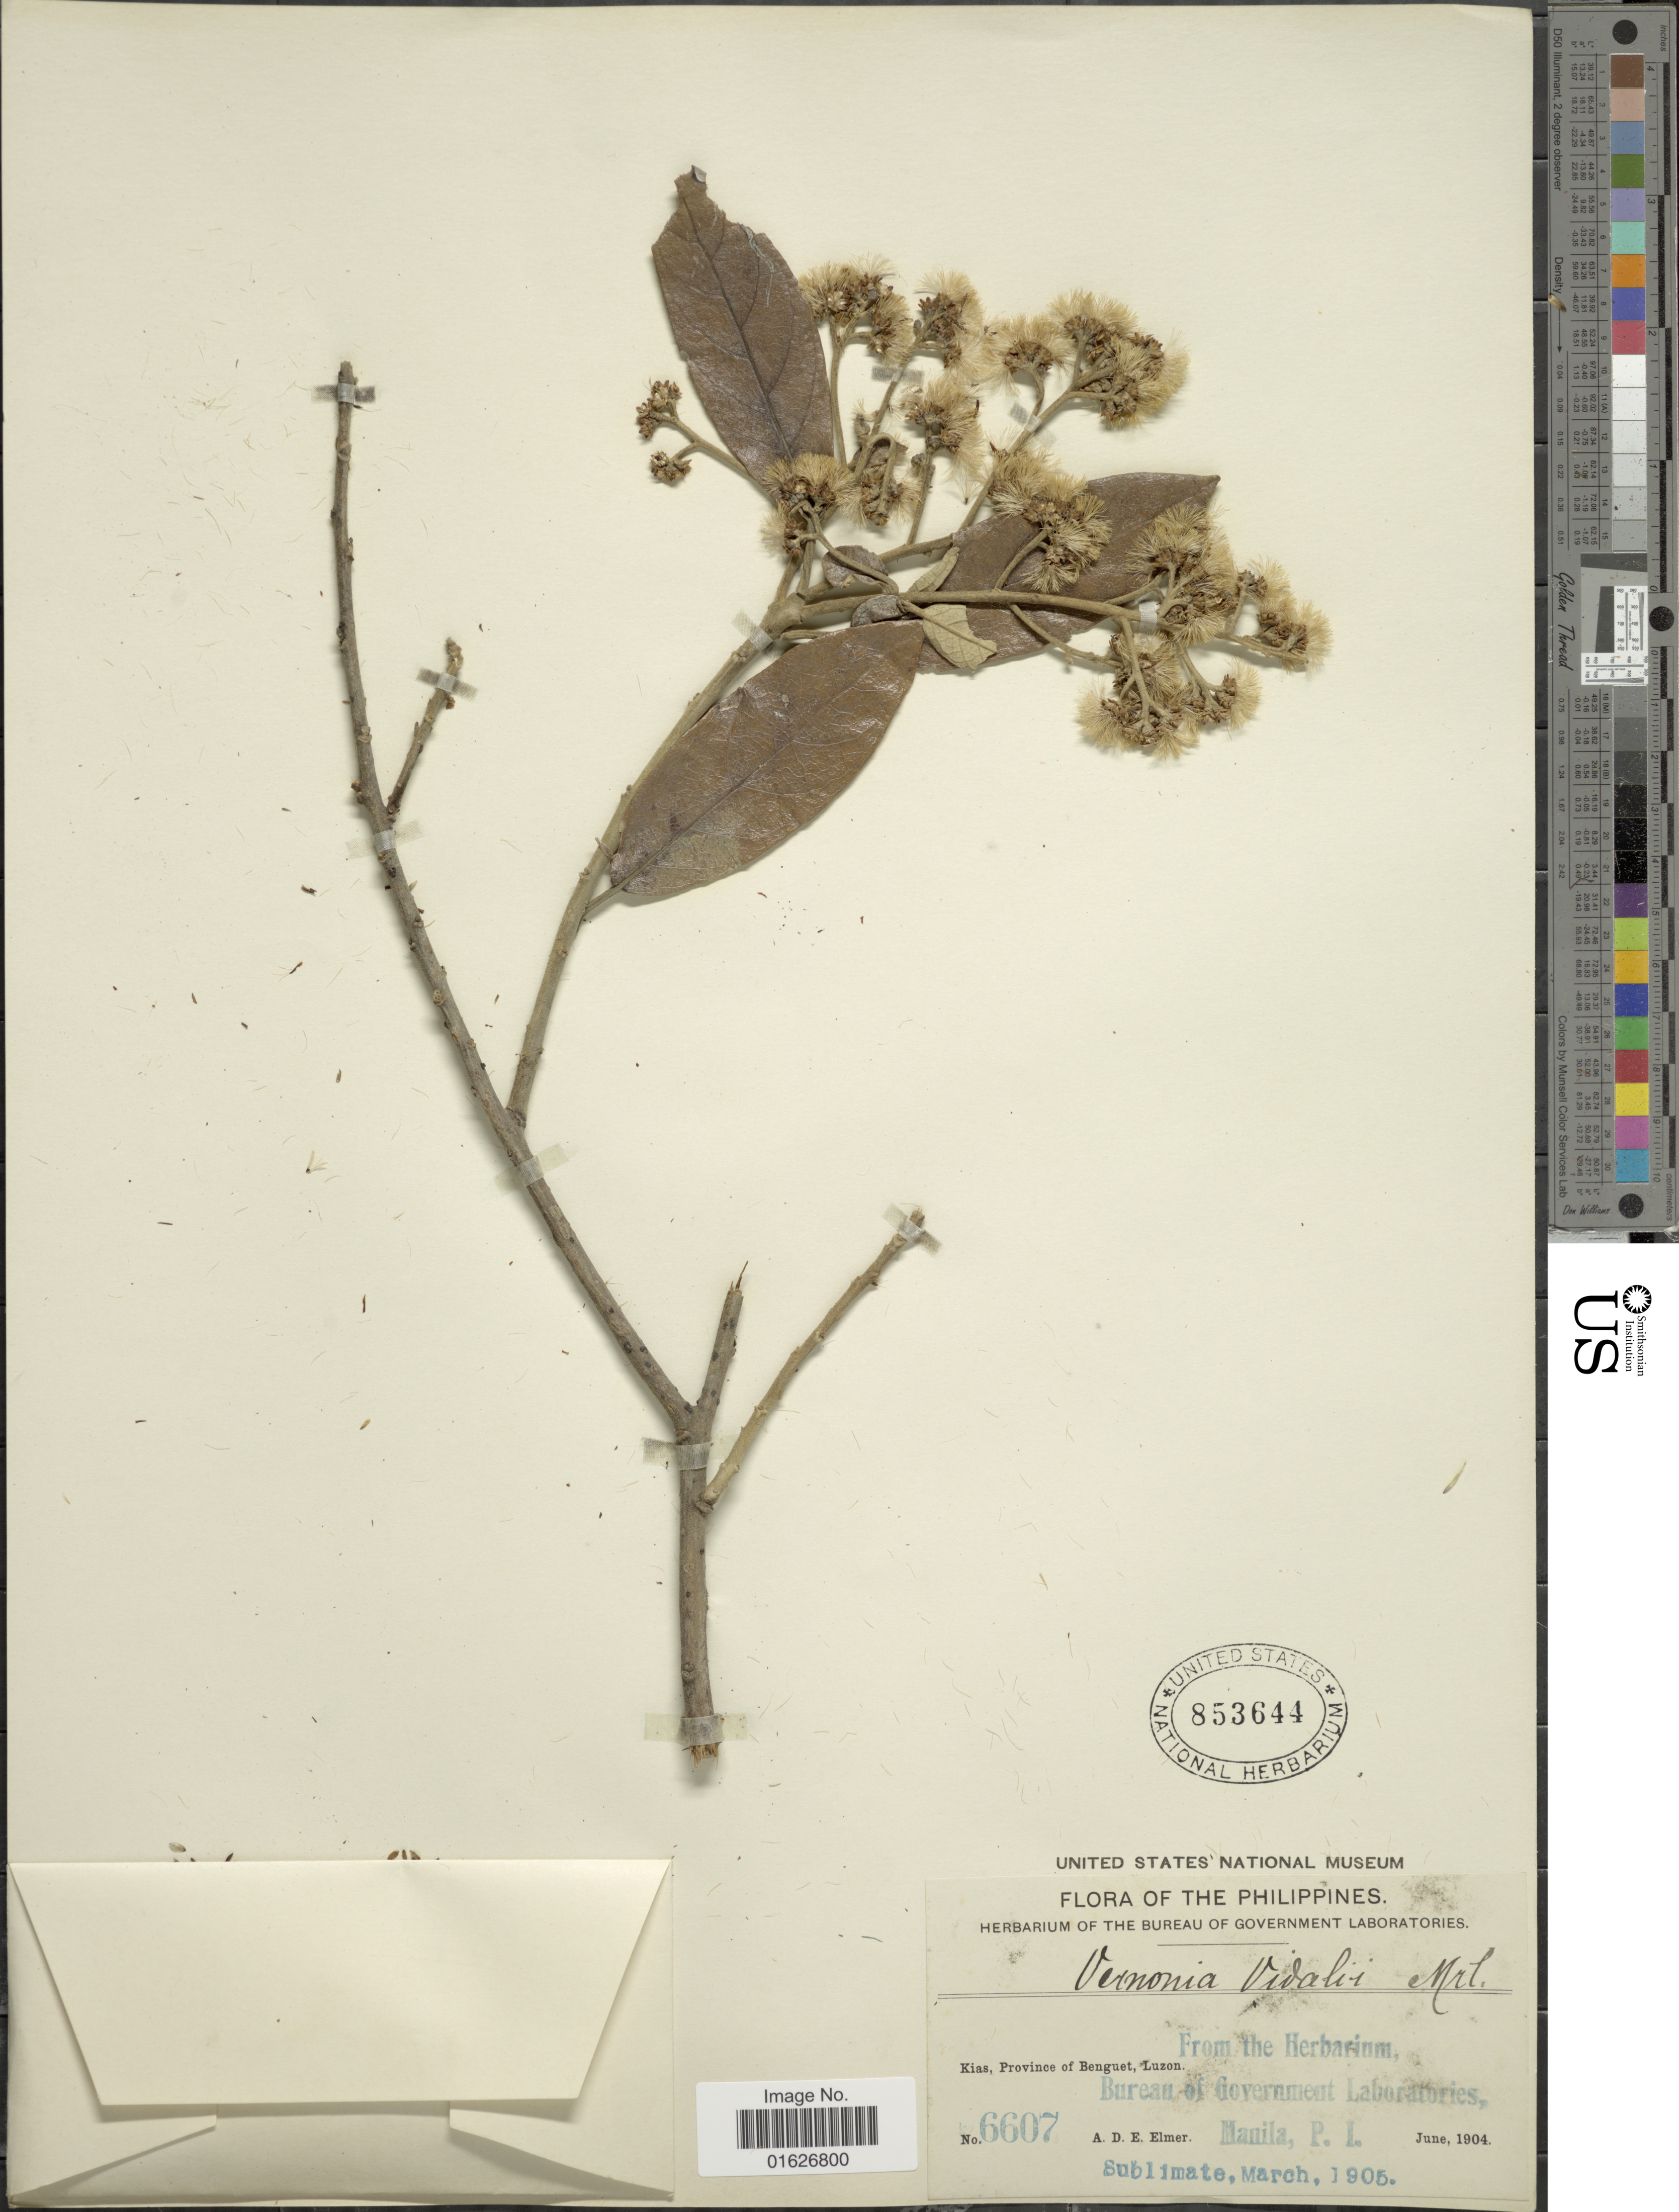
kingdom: Plantae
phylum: Tracheophyta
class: Magnoliopsida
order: Asterales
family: Asteraceae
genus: Strobocalyx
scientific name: Strobocalyx vidalii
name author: (G. Merr.) H. Rob.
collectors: A. D. E. Elmer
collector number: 6607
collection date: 1904-04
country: Philippines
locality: Kias, Province of Benguet, Luzon.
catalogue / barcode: US 853644